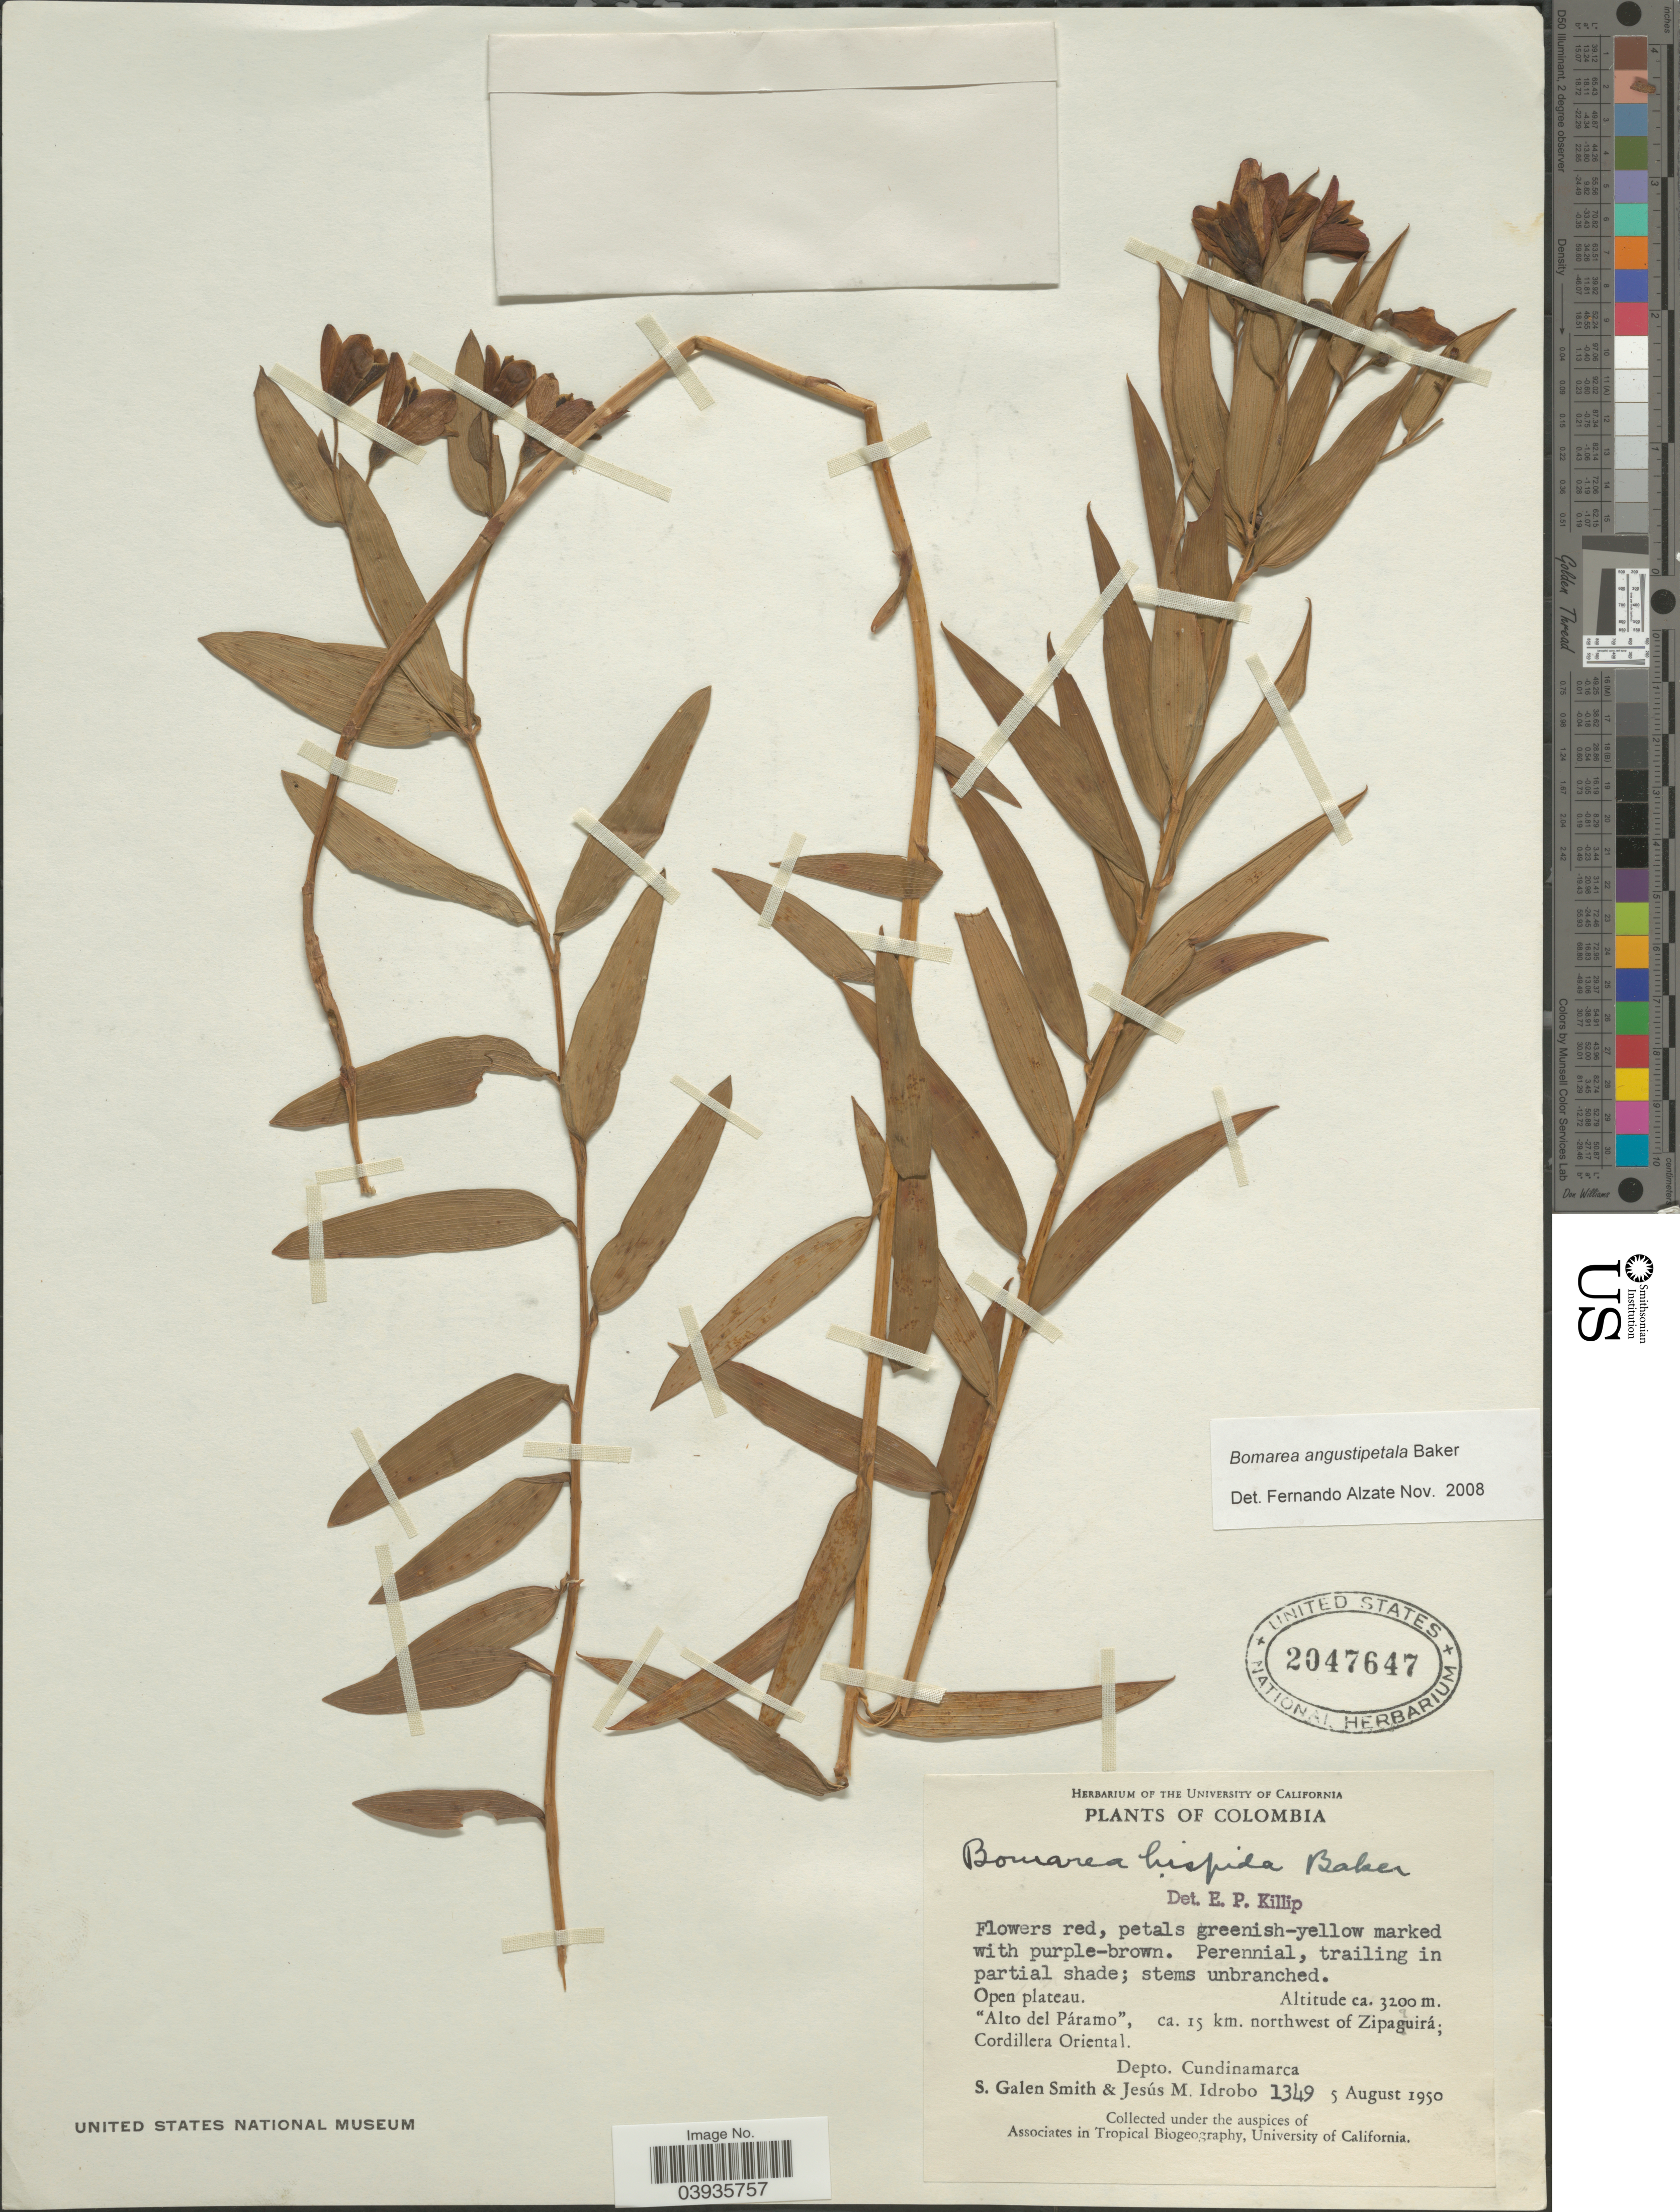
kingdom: Plantae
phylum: Tracheophyta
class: Liliopsida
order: Liliales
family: Alstroemeriaceae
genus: Bomarea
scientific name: Bomarea angustipetala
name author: Baker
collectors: S. G. Smith & J. M. Idrobo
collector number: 1349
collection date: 1950-08-05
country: Colombia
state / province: Cundinamarca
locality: Alto del Páramo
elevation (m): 3200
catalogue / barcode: US 2047647